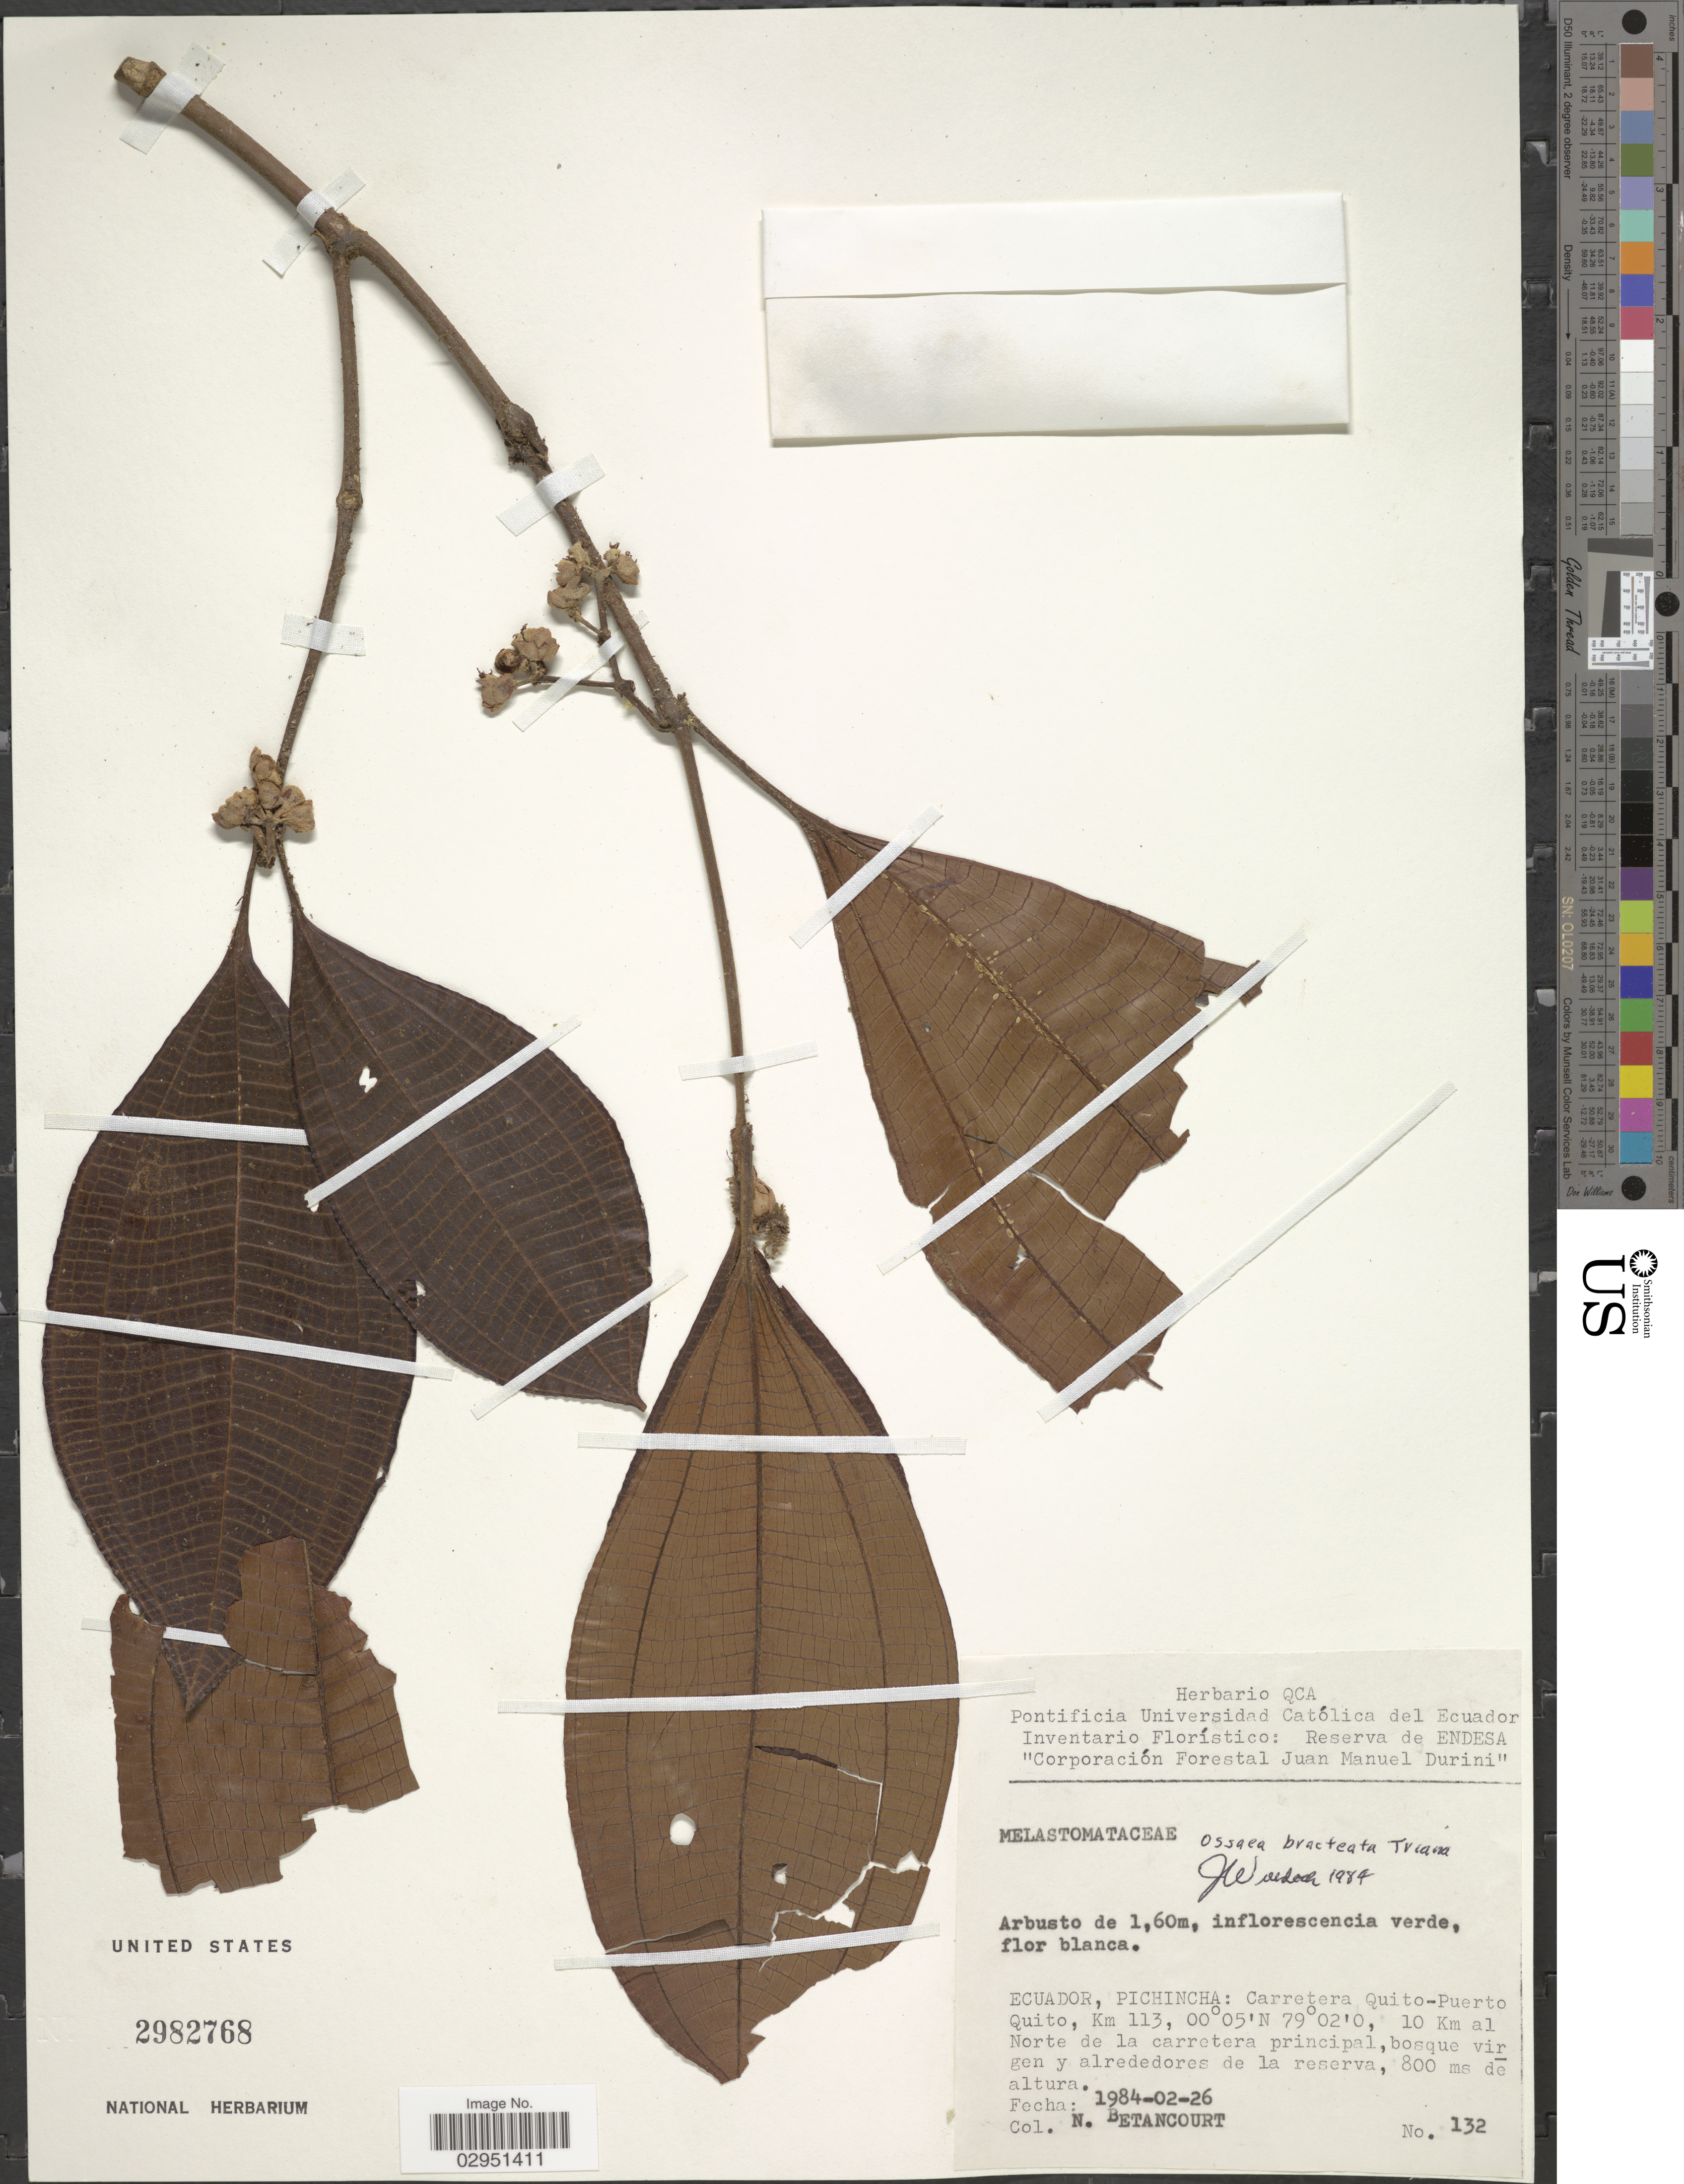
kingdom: Plantae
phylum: Tracheophyta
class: Magnoliopsida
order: Myrtales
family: Melastomataceae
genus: Ossaea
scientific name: Ossaea bracteata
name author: Triana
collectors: N. Betancourt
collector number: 132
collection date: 1984-02-26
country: Ecuador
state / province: Pichincha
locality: Carretera Quito-Puerto Quito, Km 113, 10 Km al Norte de la carretera principal.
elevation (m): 800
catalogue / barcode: US 2982768